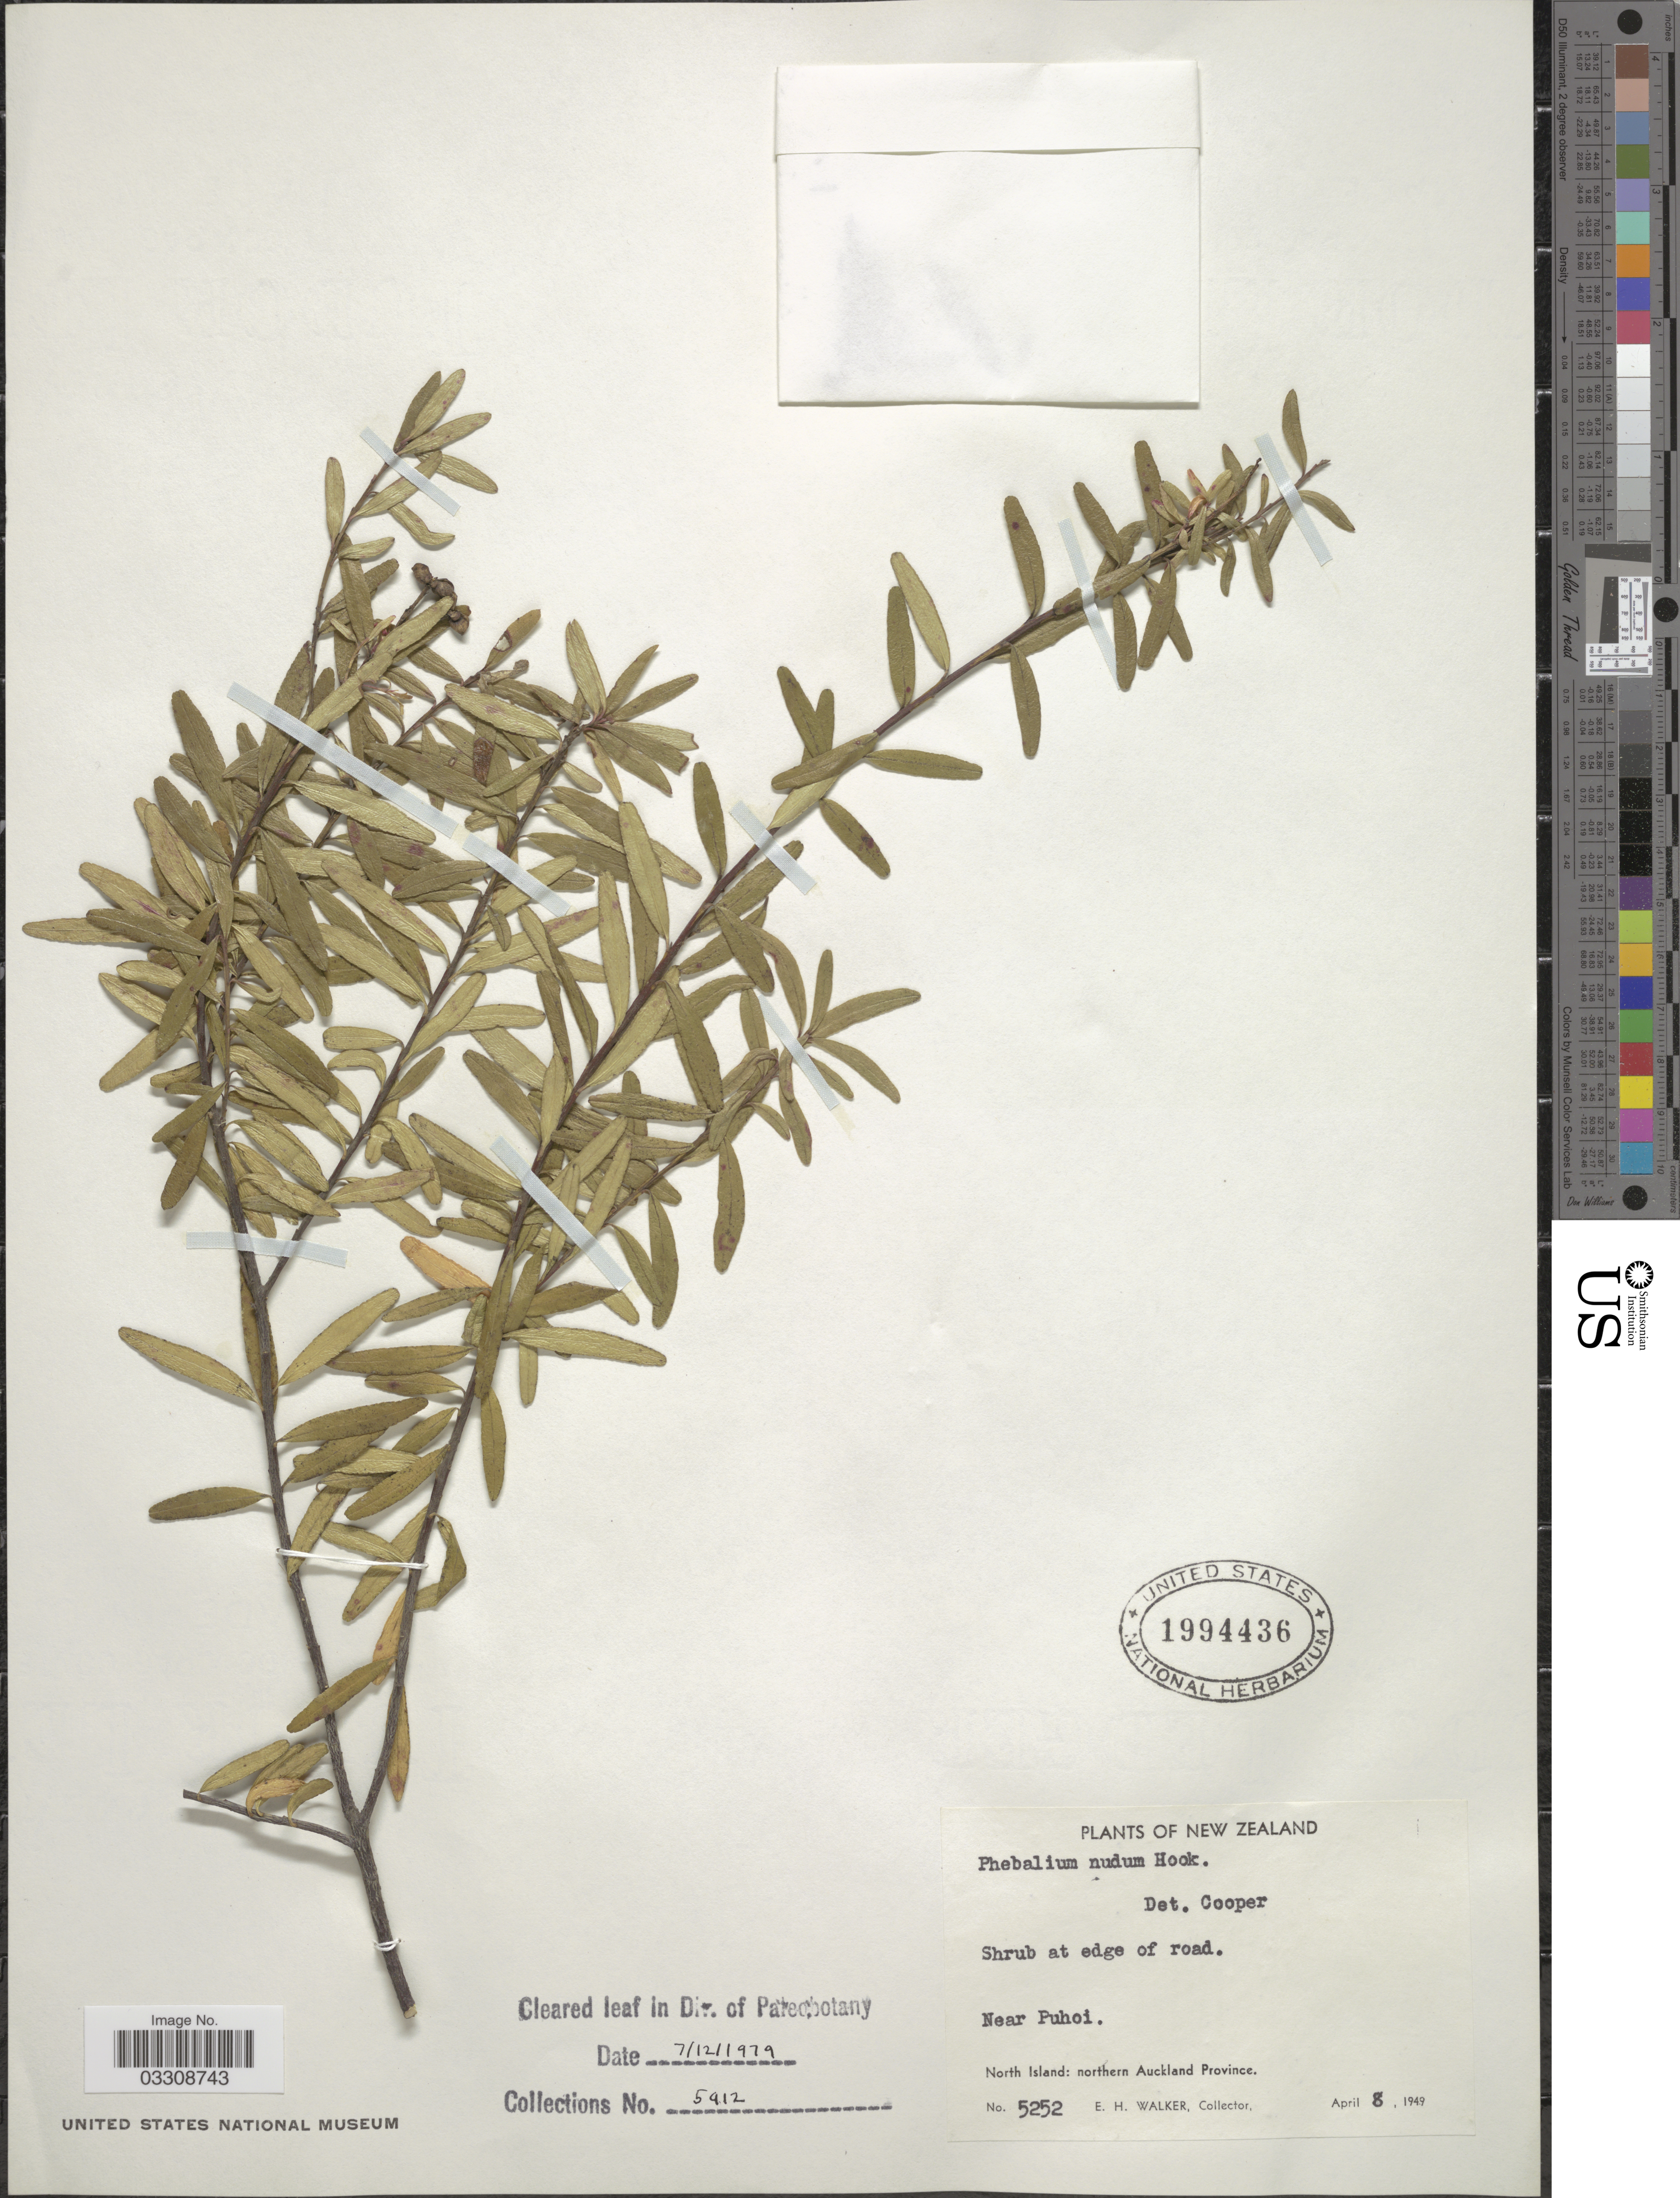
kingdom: Plantae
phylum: Tracheophyta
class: Magnoliopsida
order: Sapindales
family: Rutaceae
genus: Leionema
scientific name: Leionema nudum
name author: (Hook.) Paul G. Wilson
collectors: E. H. Walker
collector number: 5252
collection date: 1949-04-08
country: New Zealand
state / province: Auckland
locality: Near Puhoi, North Island: northern Auckland Province.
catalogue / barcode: US 1994436